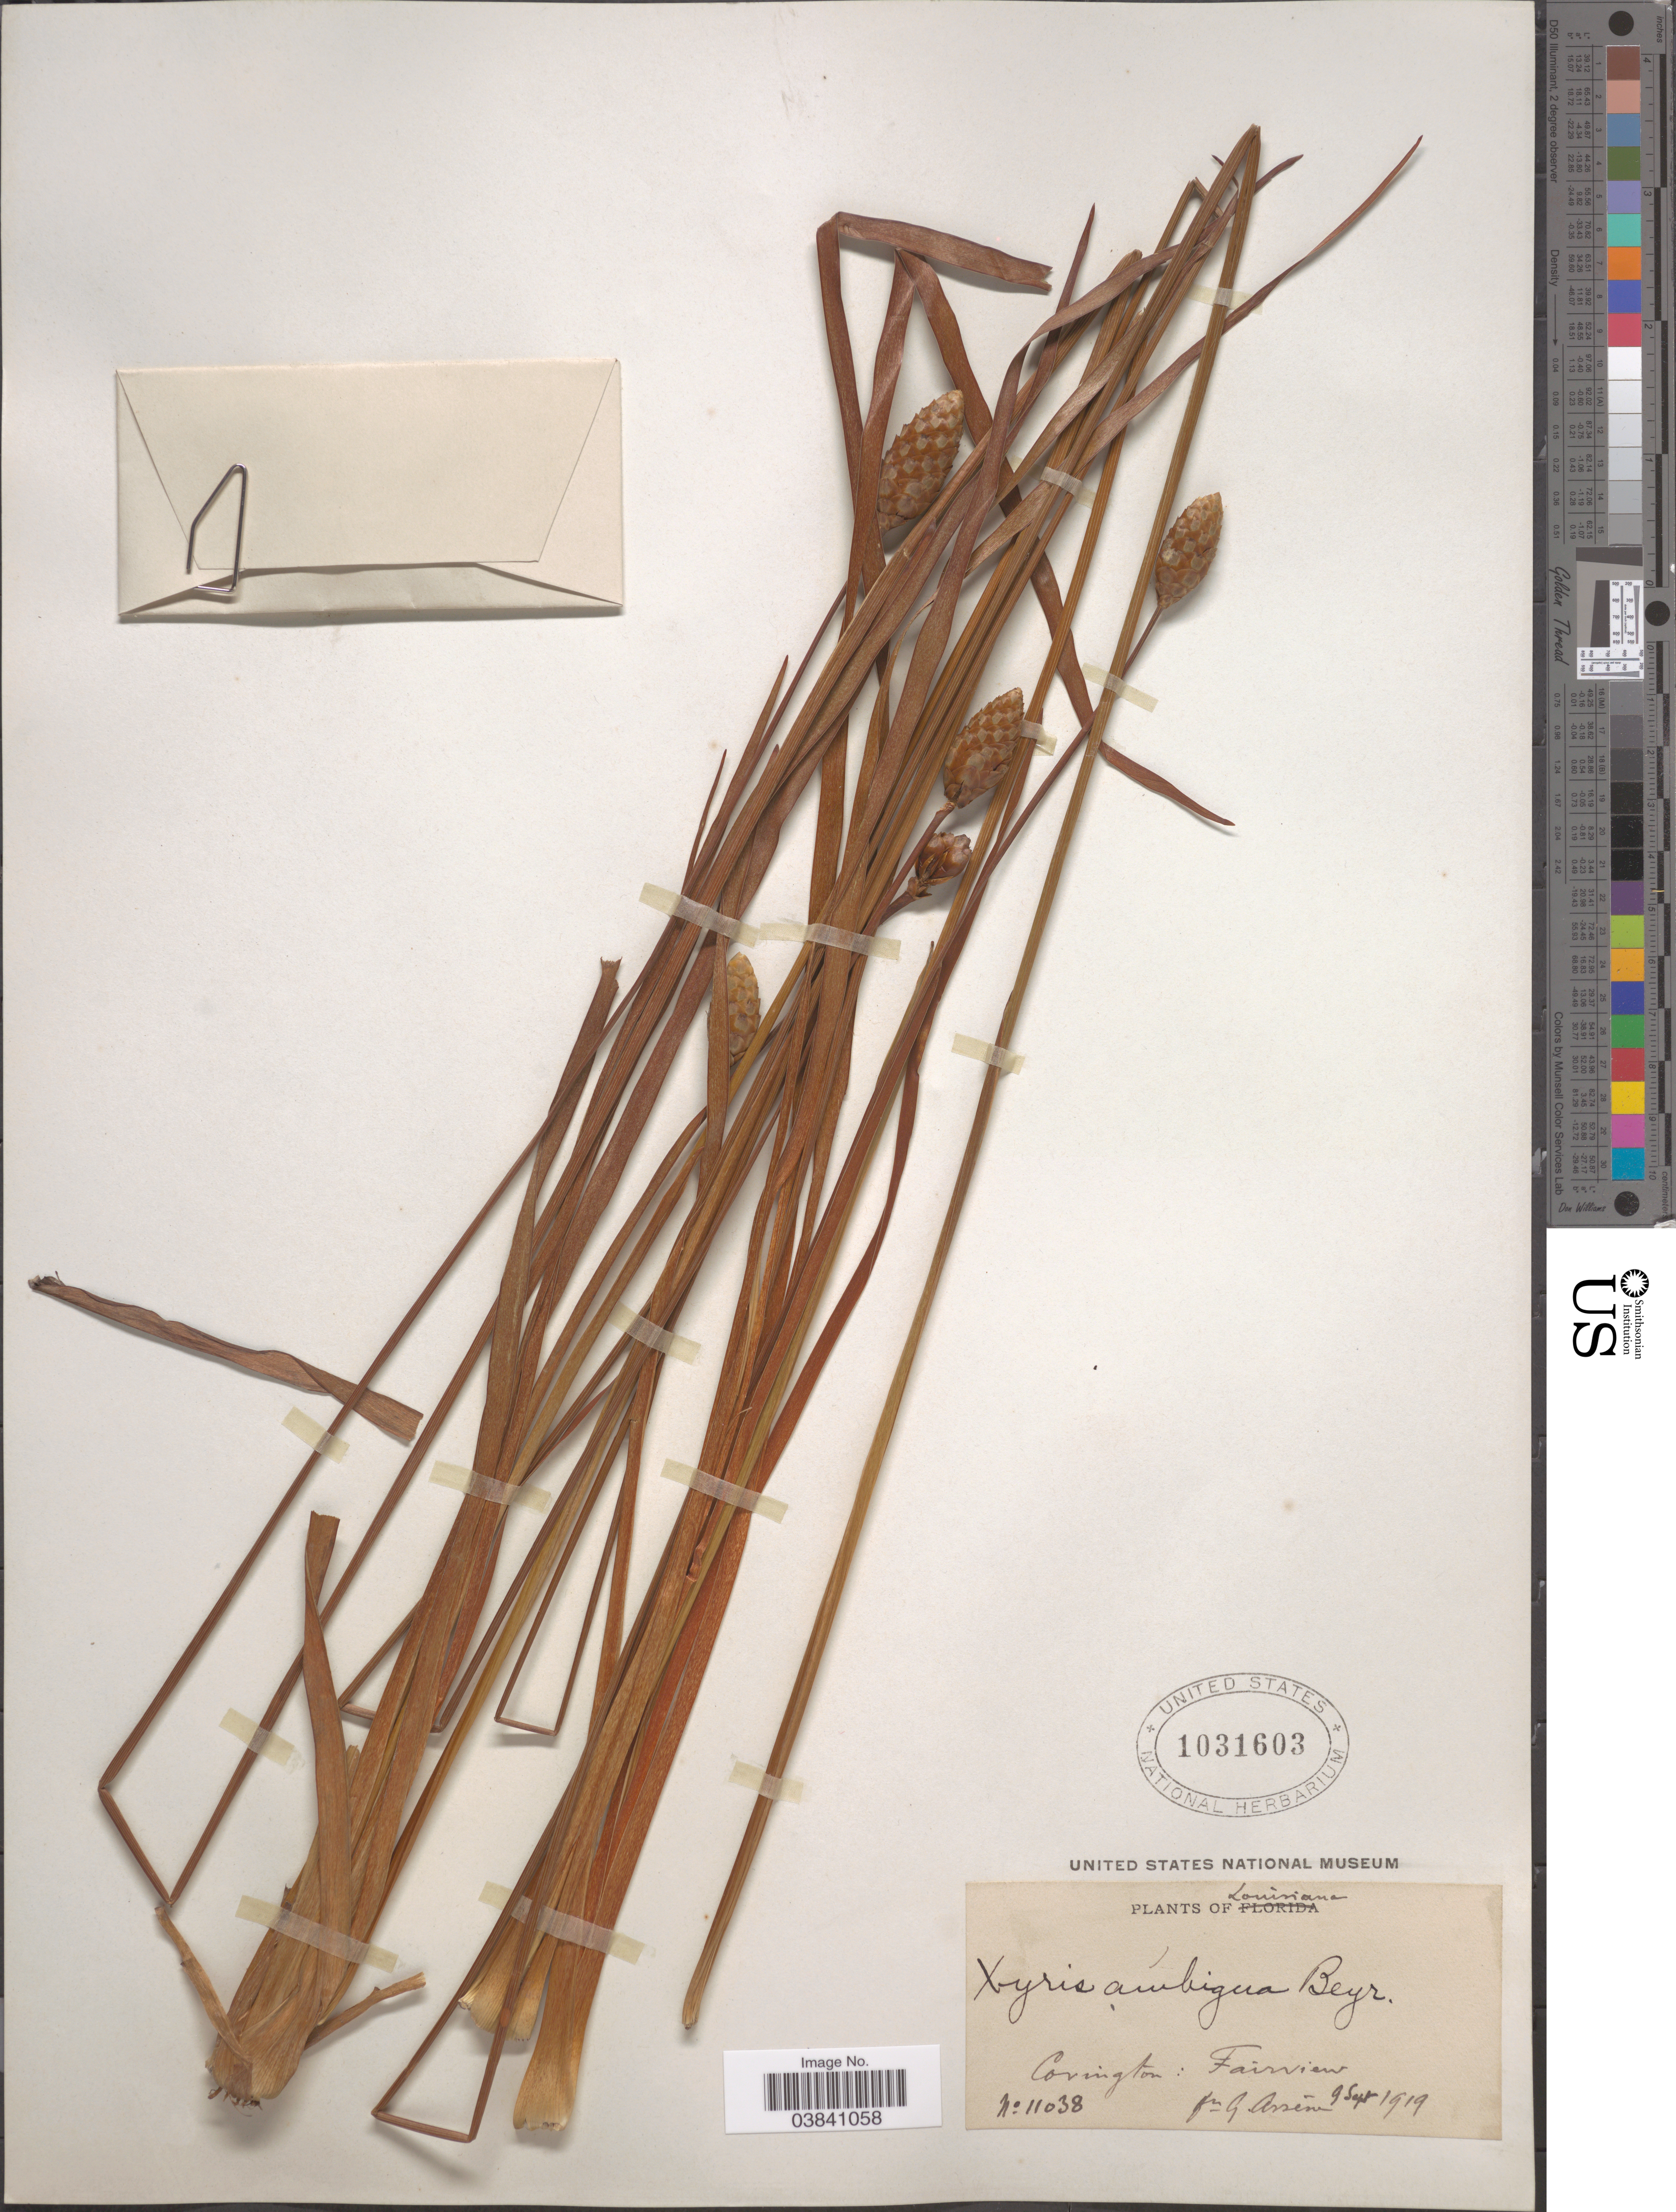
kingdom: Plantae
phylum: Tracheophyta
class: Liliopsida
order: Poales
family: Xyridaceae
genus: Xyris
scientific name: Xyris ambigua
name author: Beyr. ex Kunth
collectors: Bro. G. Arsène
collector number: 11038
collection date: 1919-09-09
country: United States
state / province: Louisiana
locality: Covington: Fairview.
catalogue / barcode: US 1031603